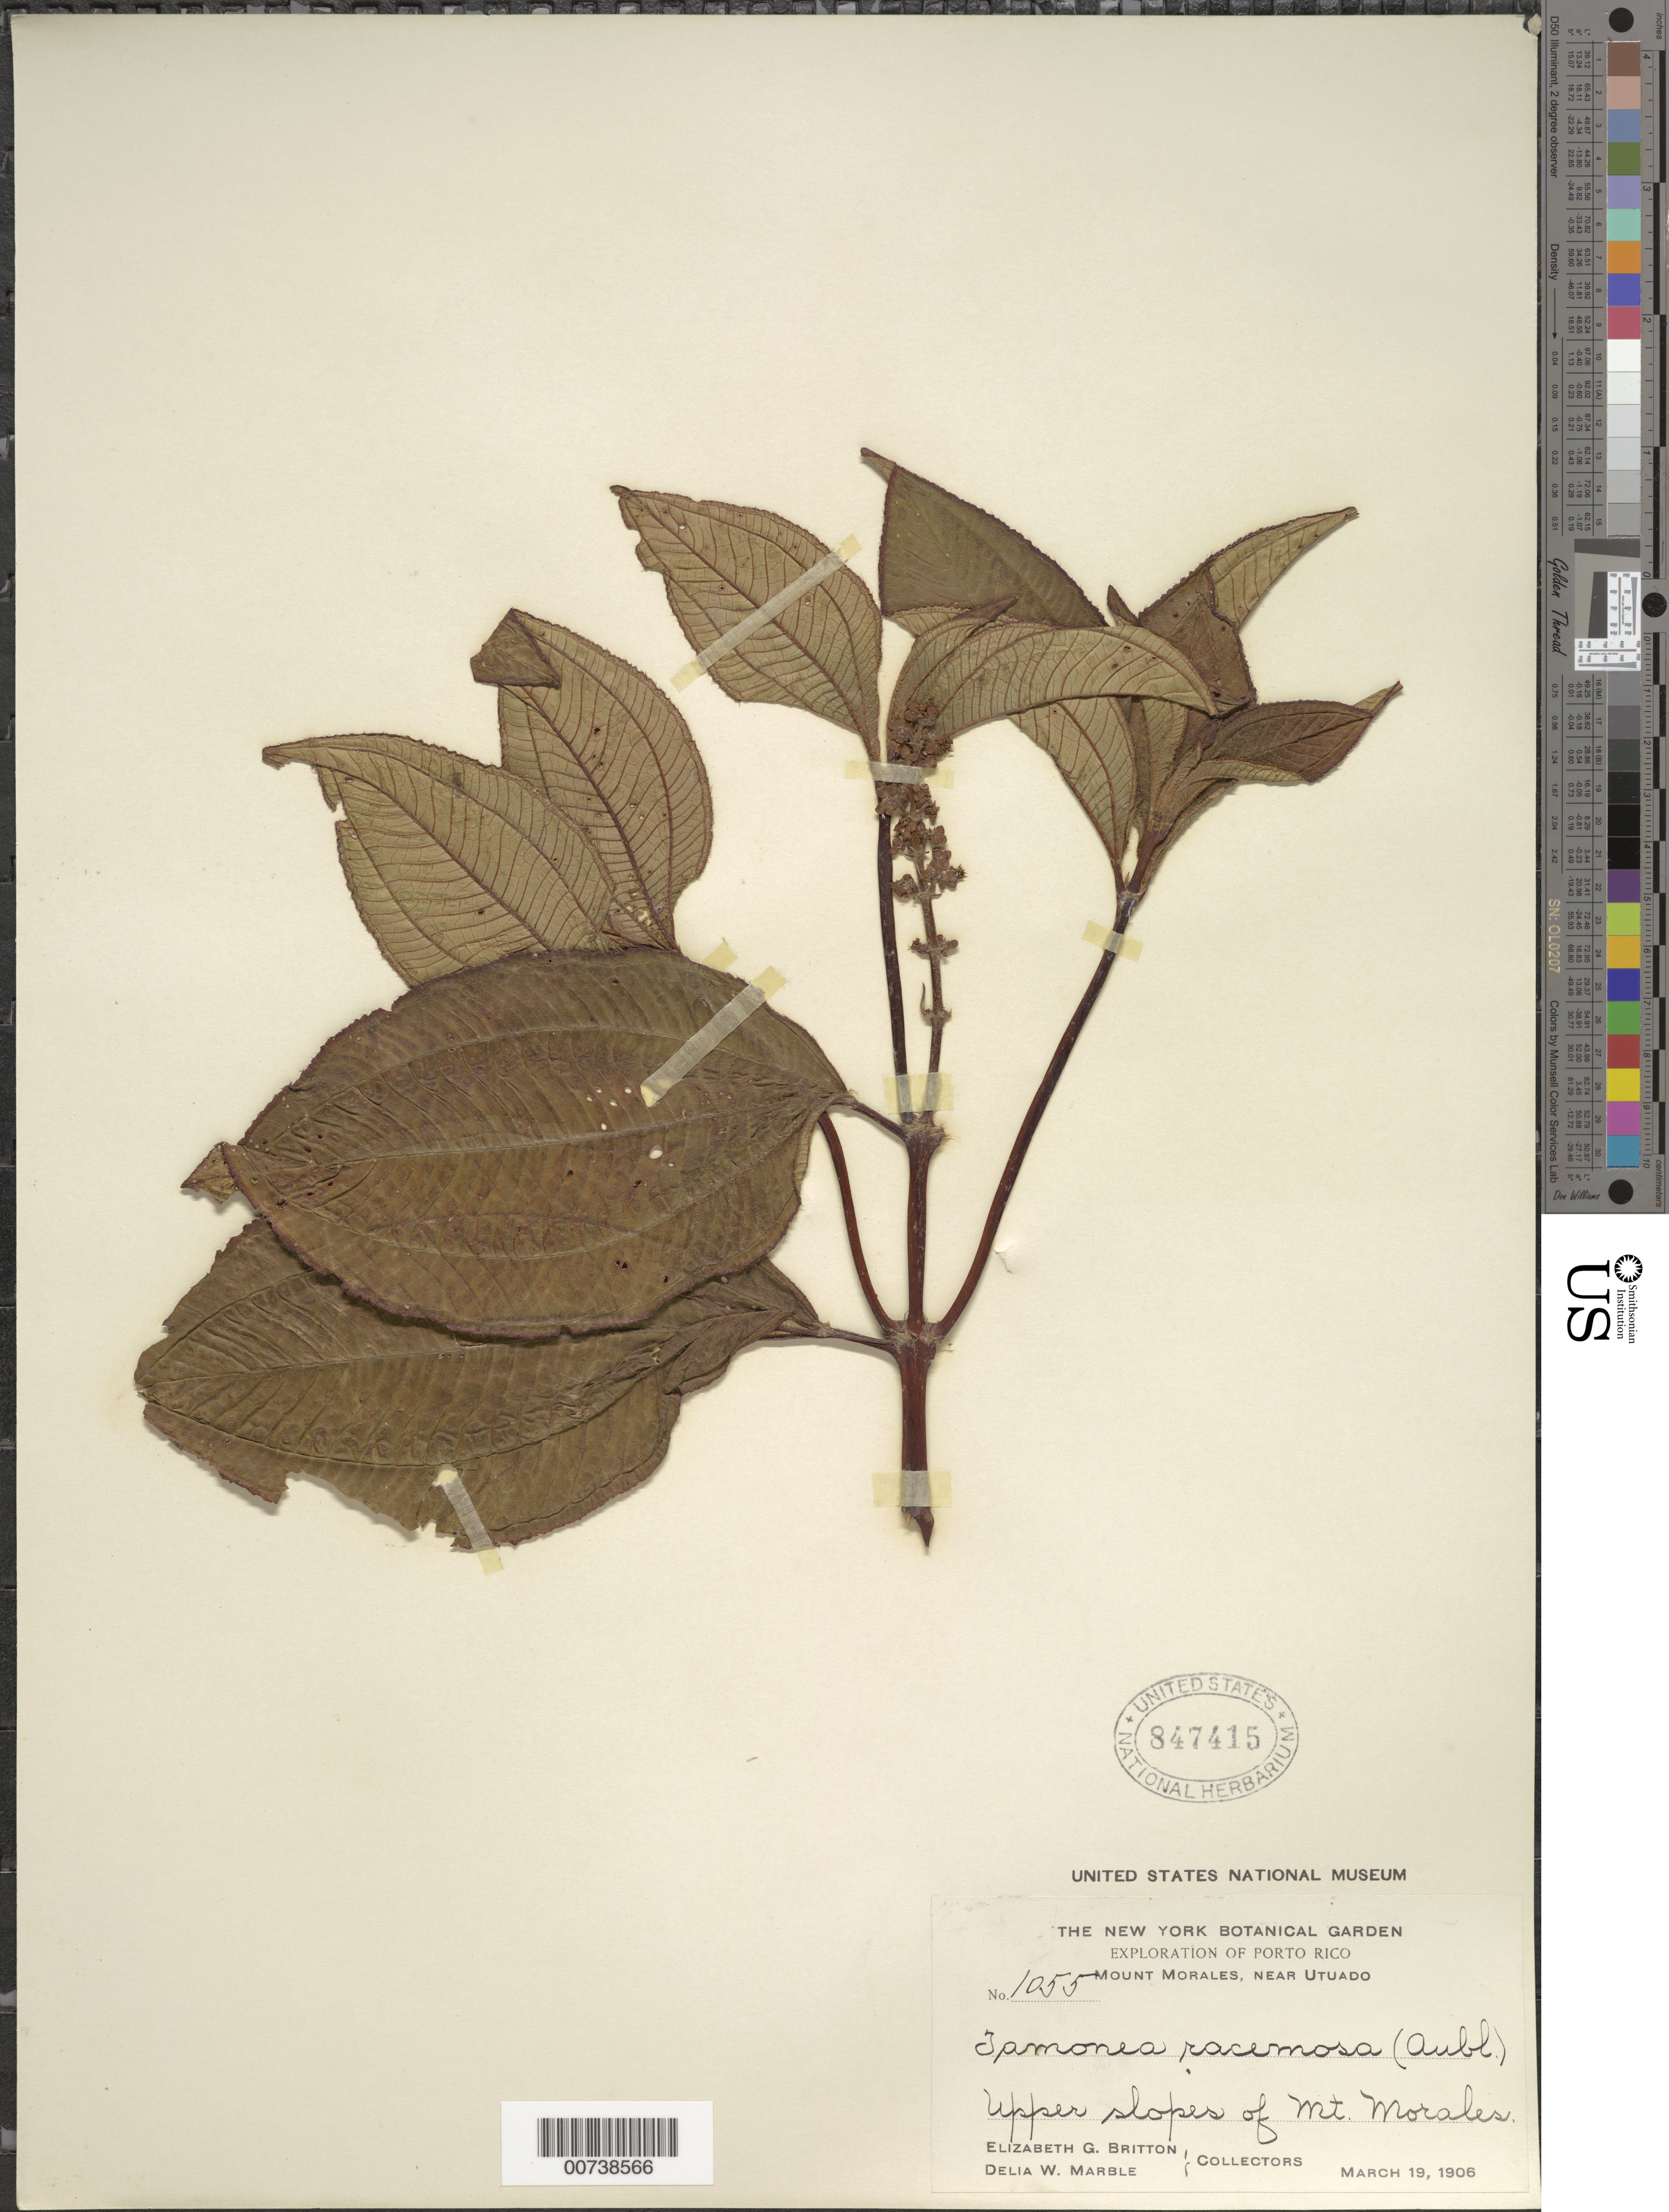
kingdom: Plantae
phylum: Tracheophyta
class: Magnoliopsida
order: Myrtales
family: Melastomataceae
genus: Miconia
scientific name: Miconia racemosa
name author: (Aubl.) DC.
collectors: E. G. Britton & D. W. Marble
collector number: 1055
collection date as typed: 19 Mar 1906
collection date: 1906-03-19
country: Puerto Rico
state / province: Utuado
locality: Mount Morales, near Utuado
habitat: Upper slopes of Mount Morales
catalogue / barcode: US 847415